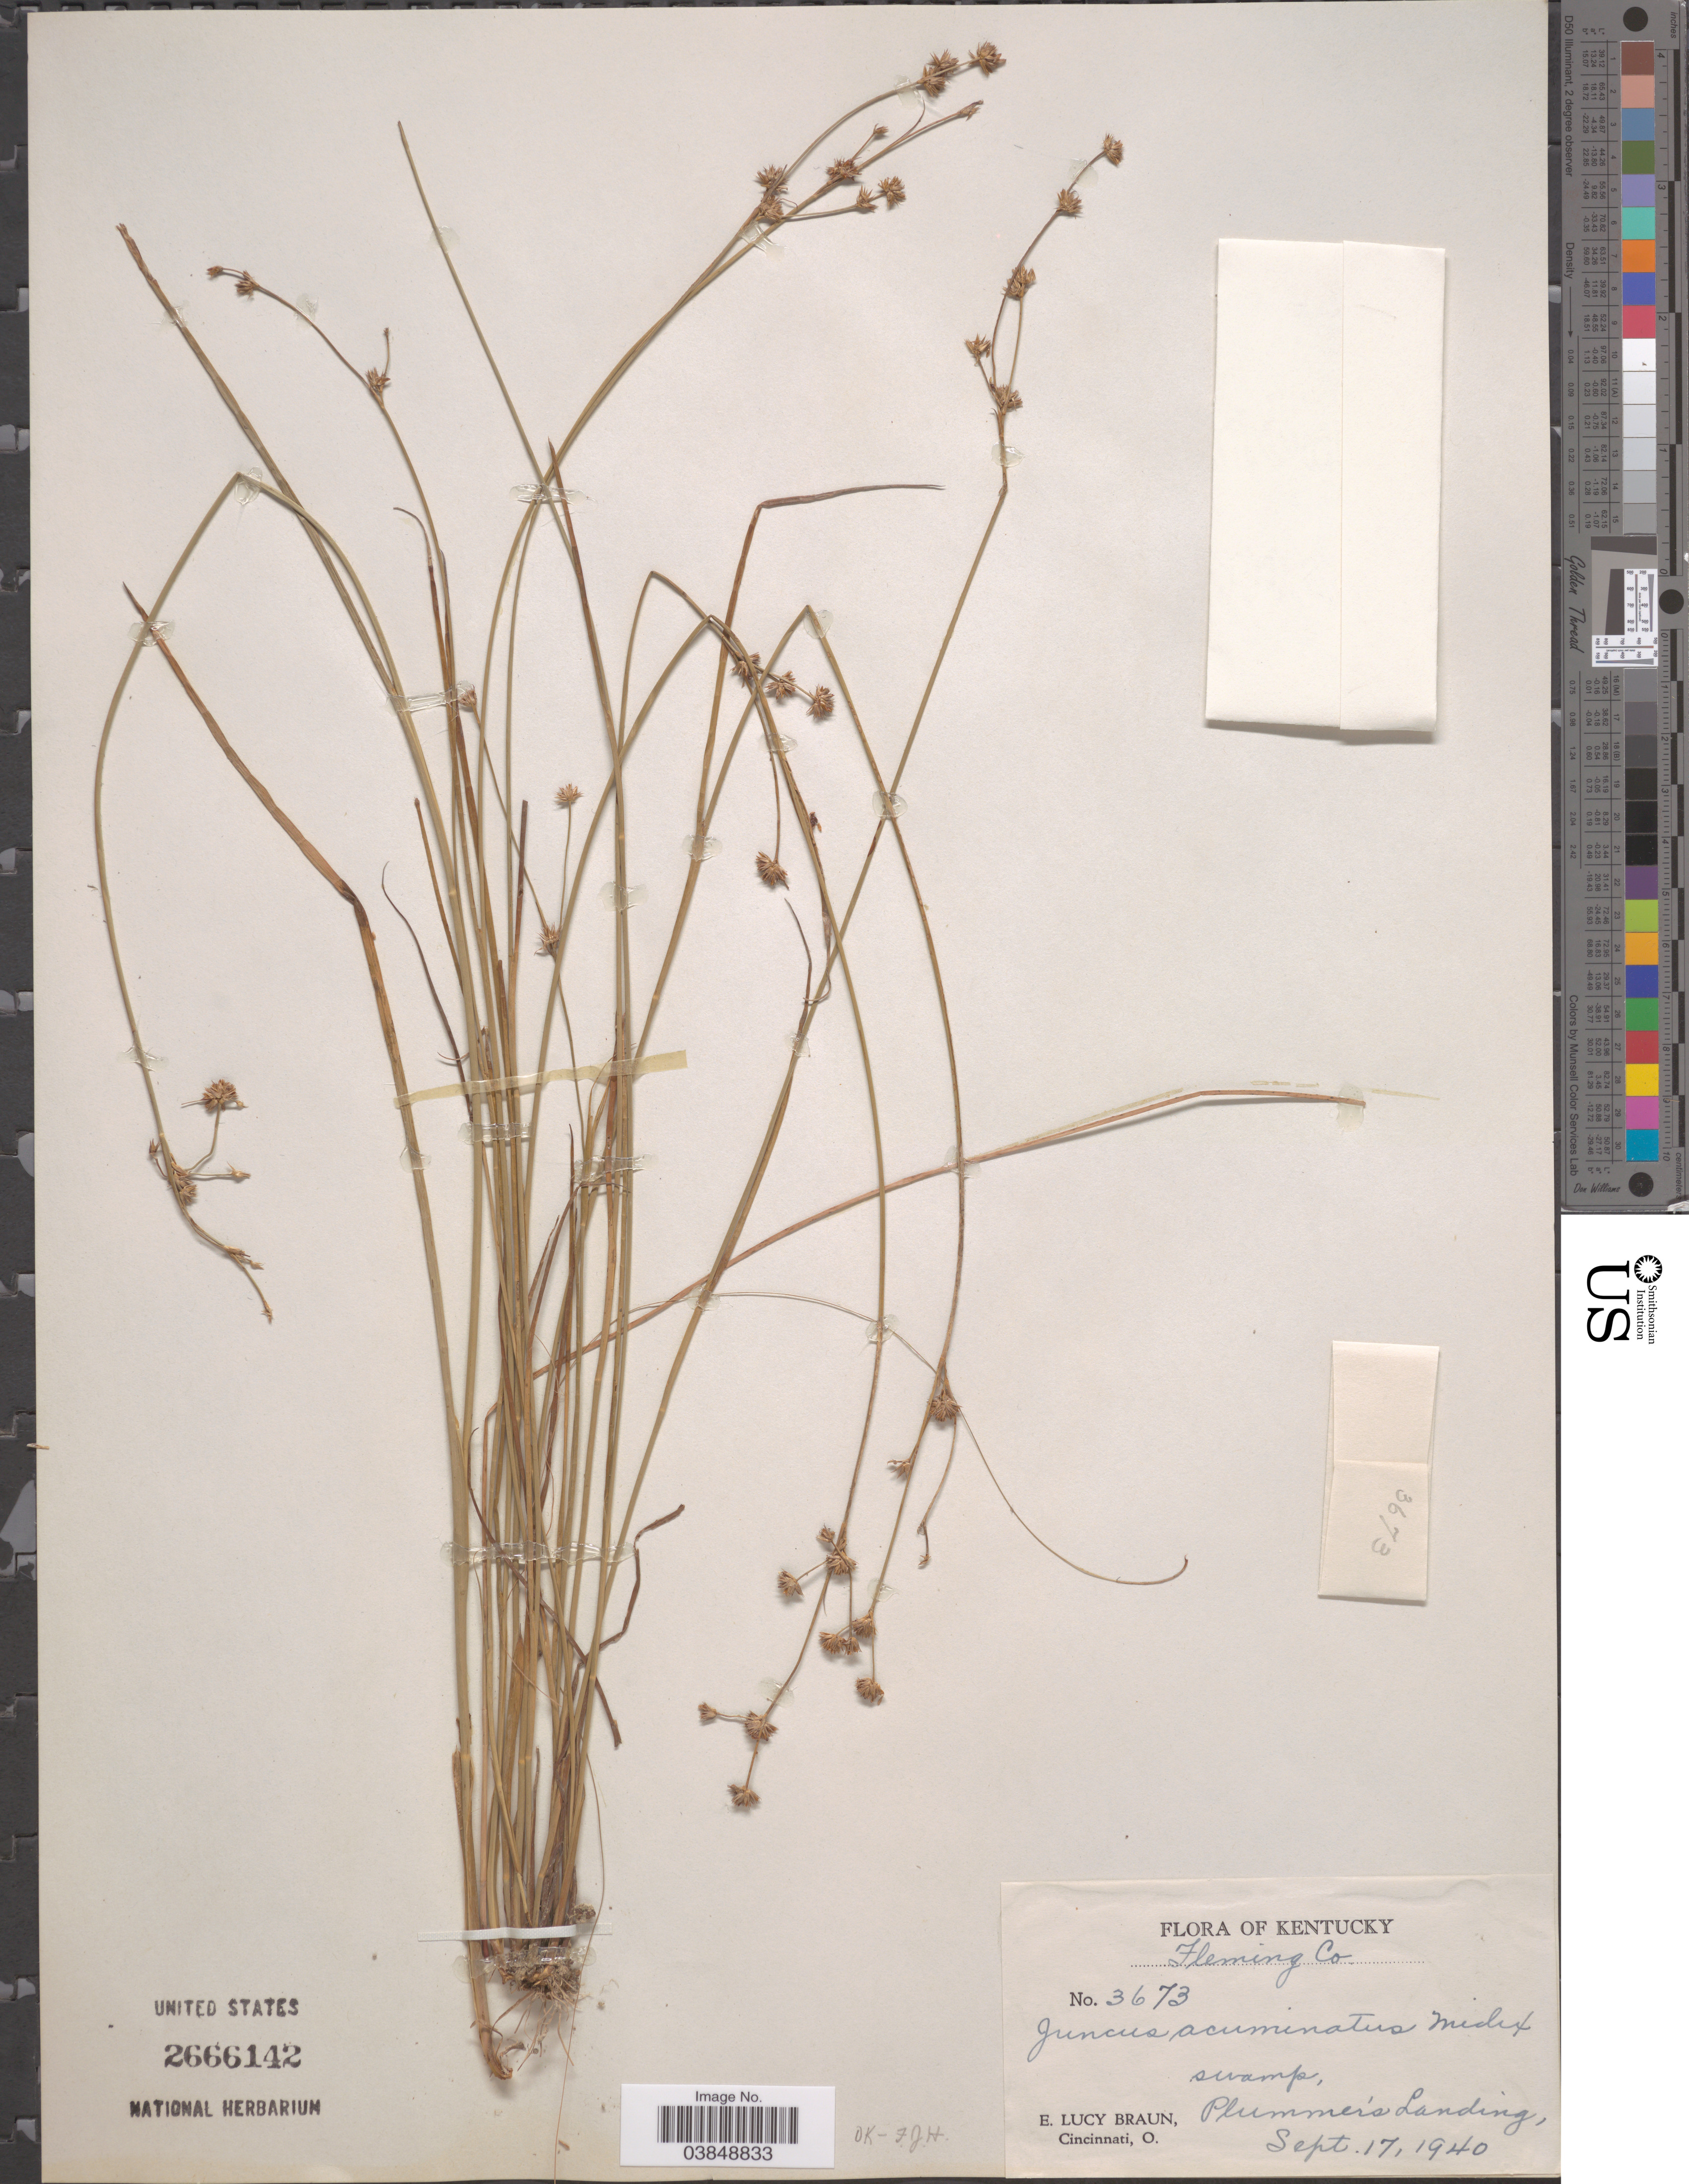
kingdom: Plantae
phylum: Tracheophyta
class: Liliopsida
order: Poales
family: Juncaceae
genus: Juncus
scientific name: Juncus acuminatus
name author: Michx.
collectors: E. L. Braun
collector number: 3673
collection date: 1940-09-17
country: United States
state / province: Kentucky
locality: Fleming Co. Plummer's Landing.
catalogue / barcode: US 2666142